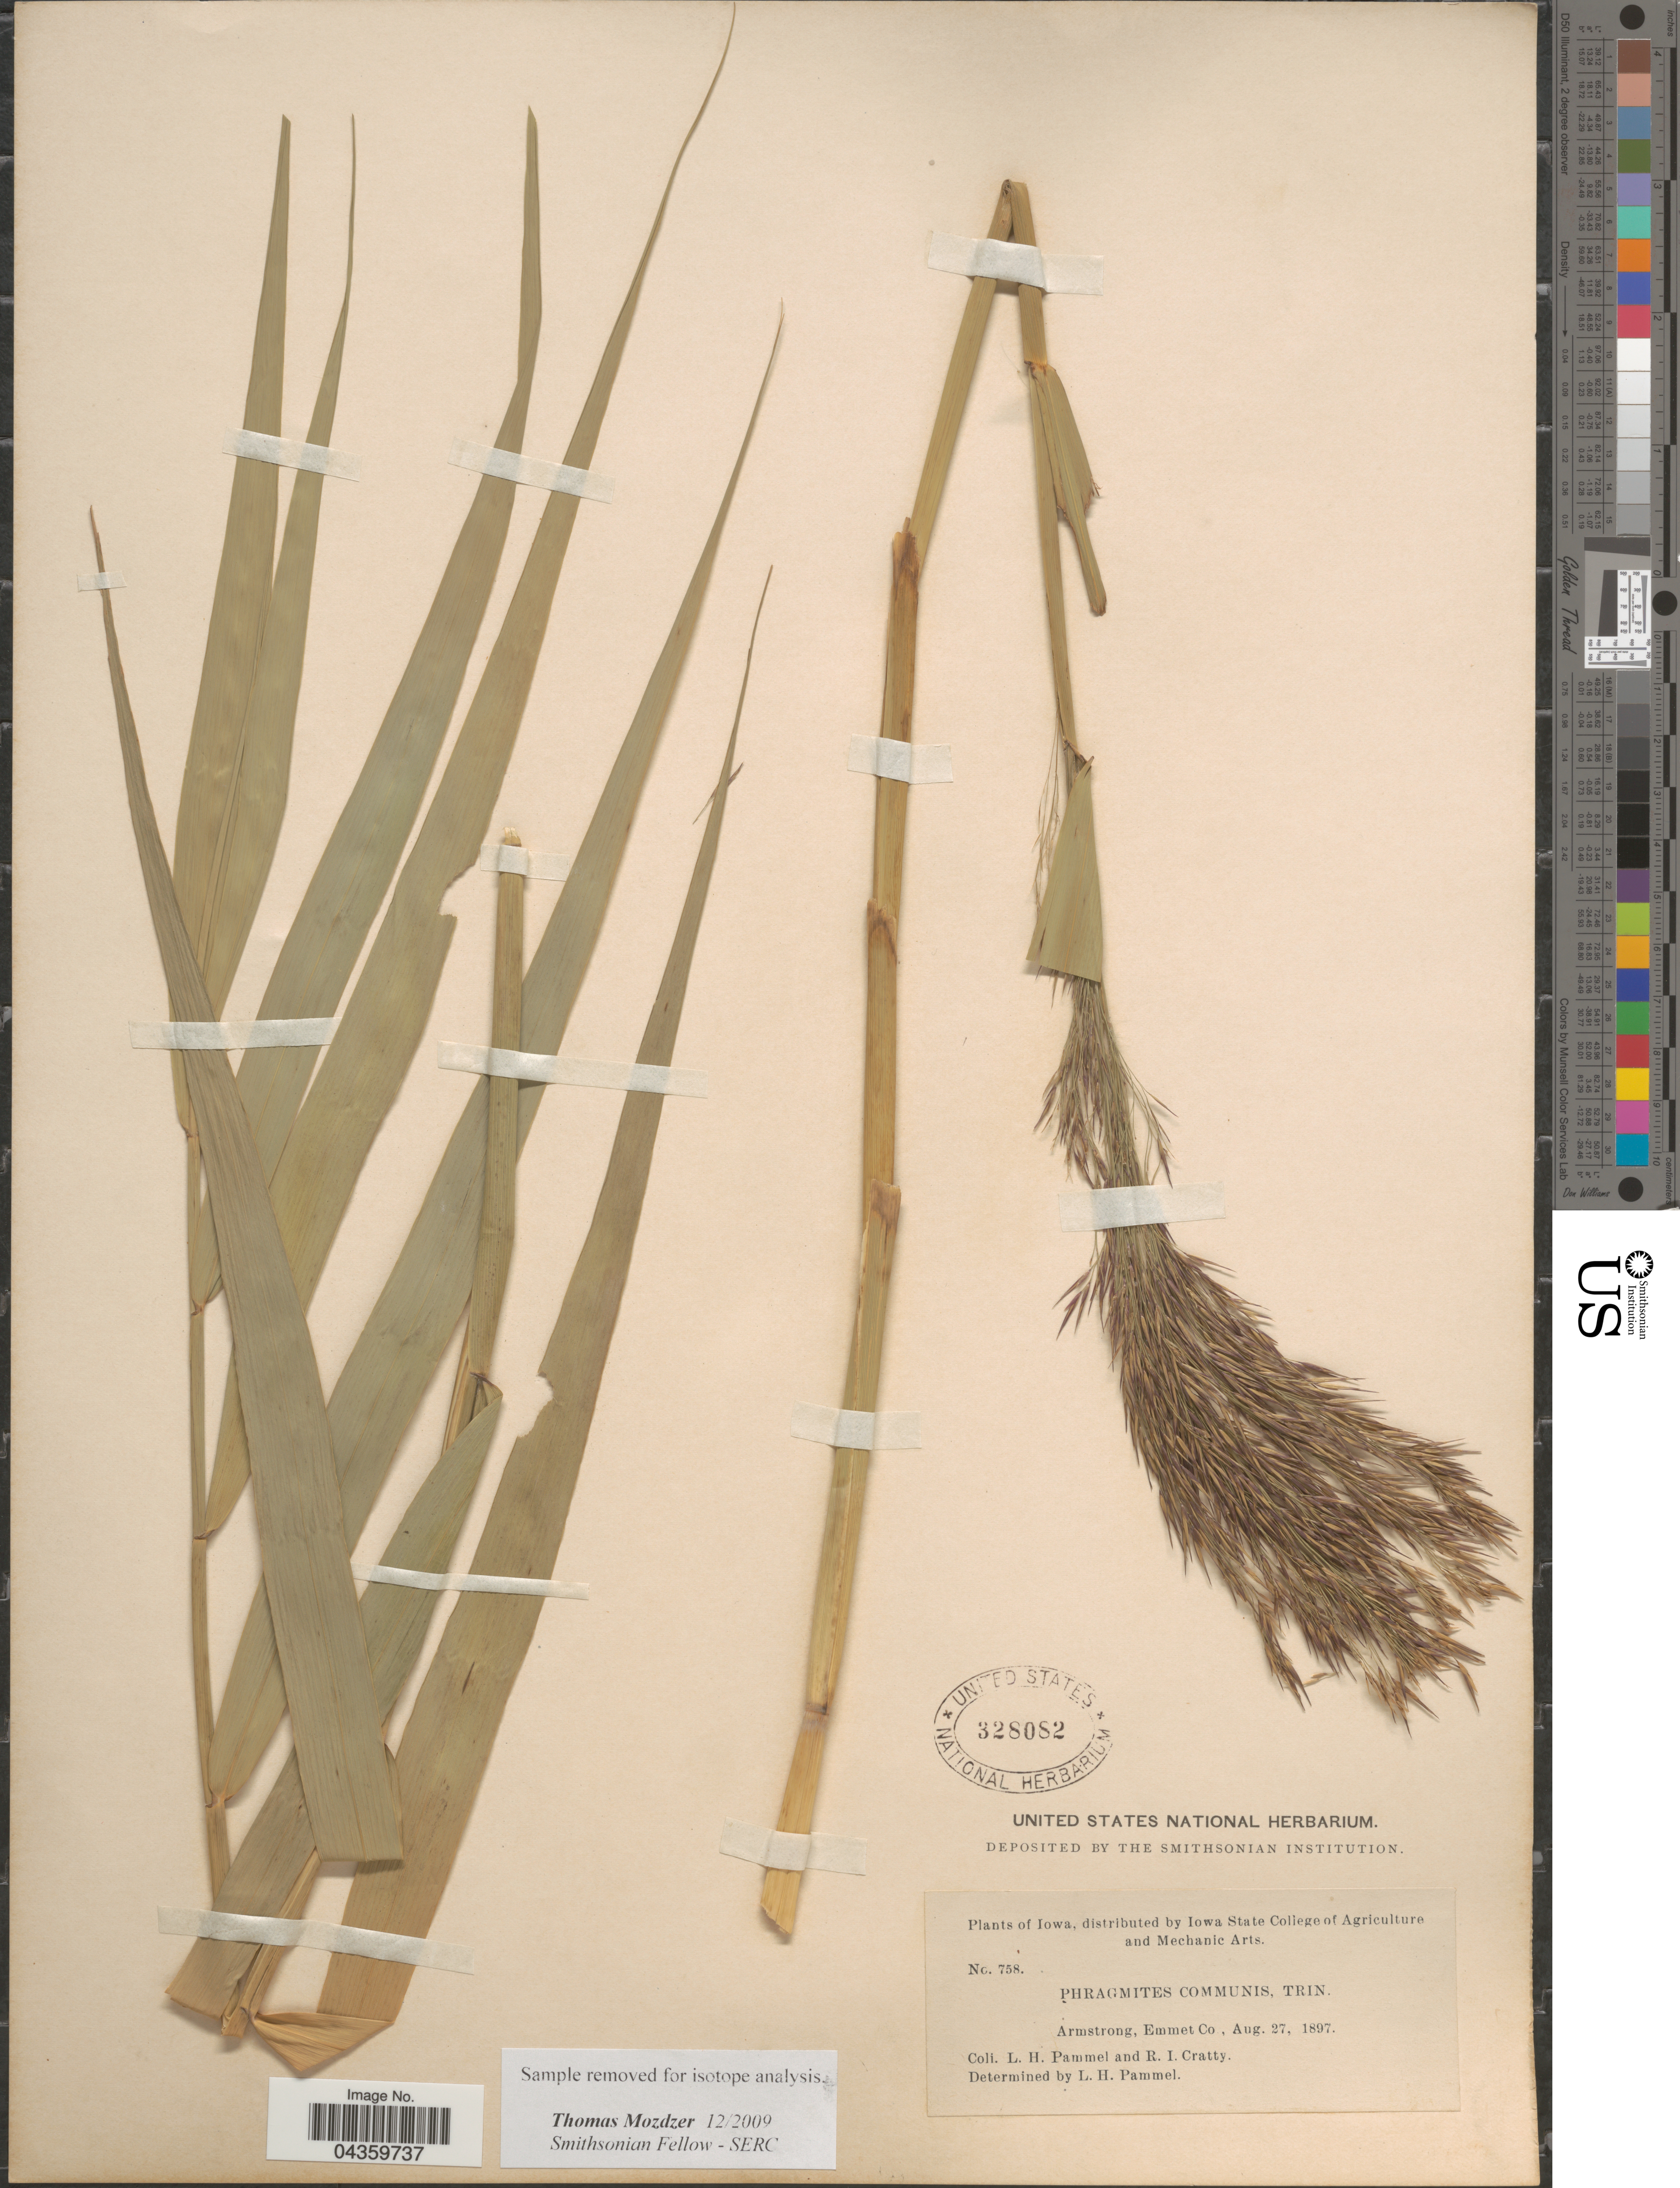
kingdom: Plantae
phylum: Tracheophyta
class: Liliopsida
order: Poales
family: Poaceae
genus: Phragmites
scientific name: Phragmites australis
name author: (Cav.) Trin. ex Steud.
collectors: L. Pammel & R. Cratty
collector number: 758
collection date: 1897-08-27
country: United States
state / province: Iowa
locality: Armstrong, Emmet Co.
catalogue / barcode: US 328082